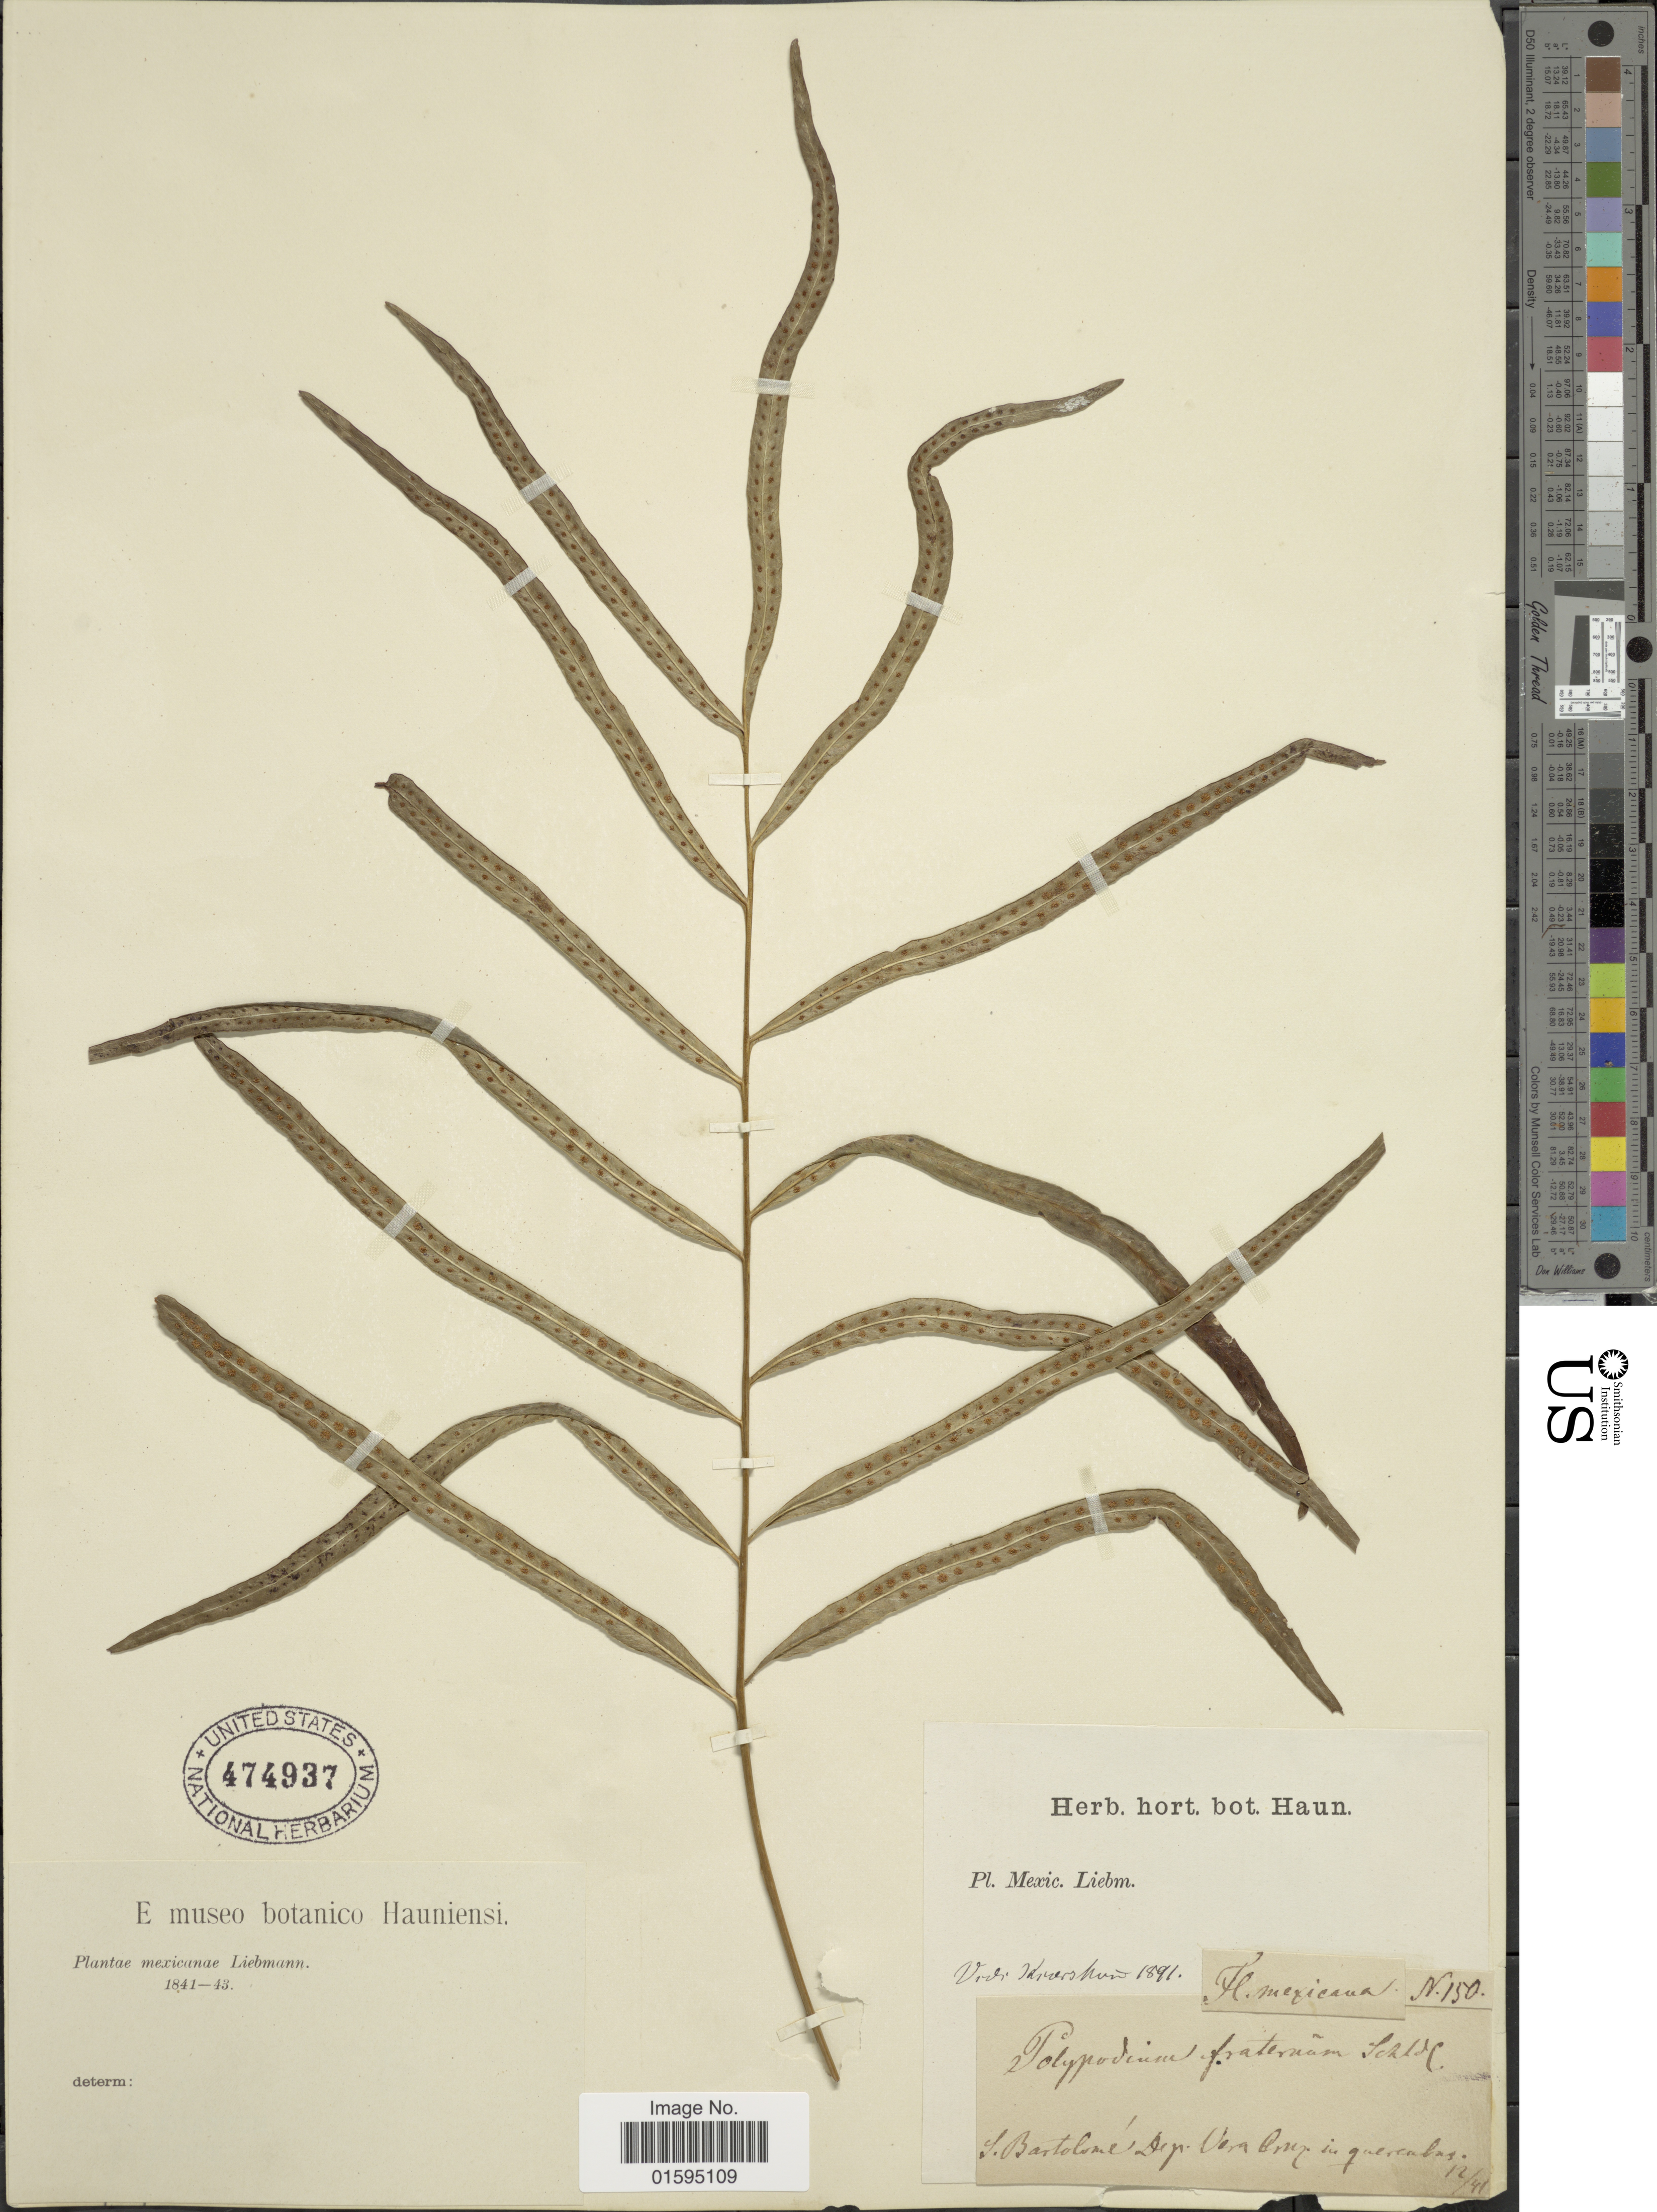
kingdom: Plantae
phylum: Tracheophyta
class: Polypodiopsida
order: Polypodiales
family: Polypodiaceae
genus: Polypodium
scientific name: Polypodium fraternum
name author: Schltdl. & Cham.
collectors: Liebmann, --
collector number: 150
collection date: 1841-12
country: Mexico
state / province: Veracruz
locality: S. Bartolome, Vera Cruz, in querenbas [interpreted]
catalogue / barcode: US 474937